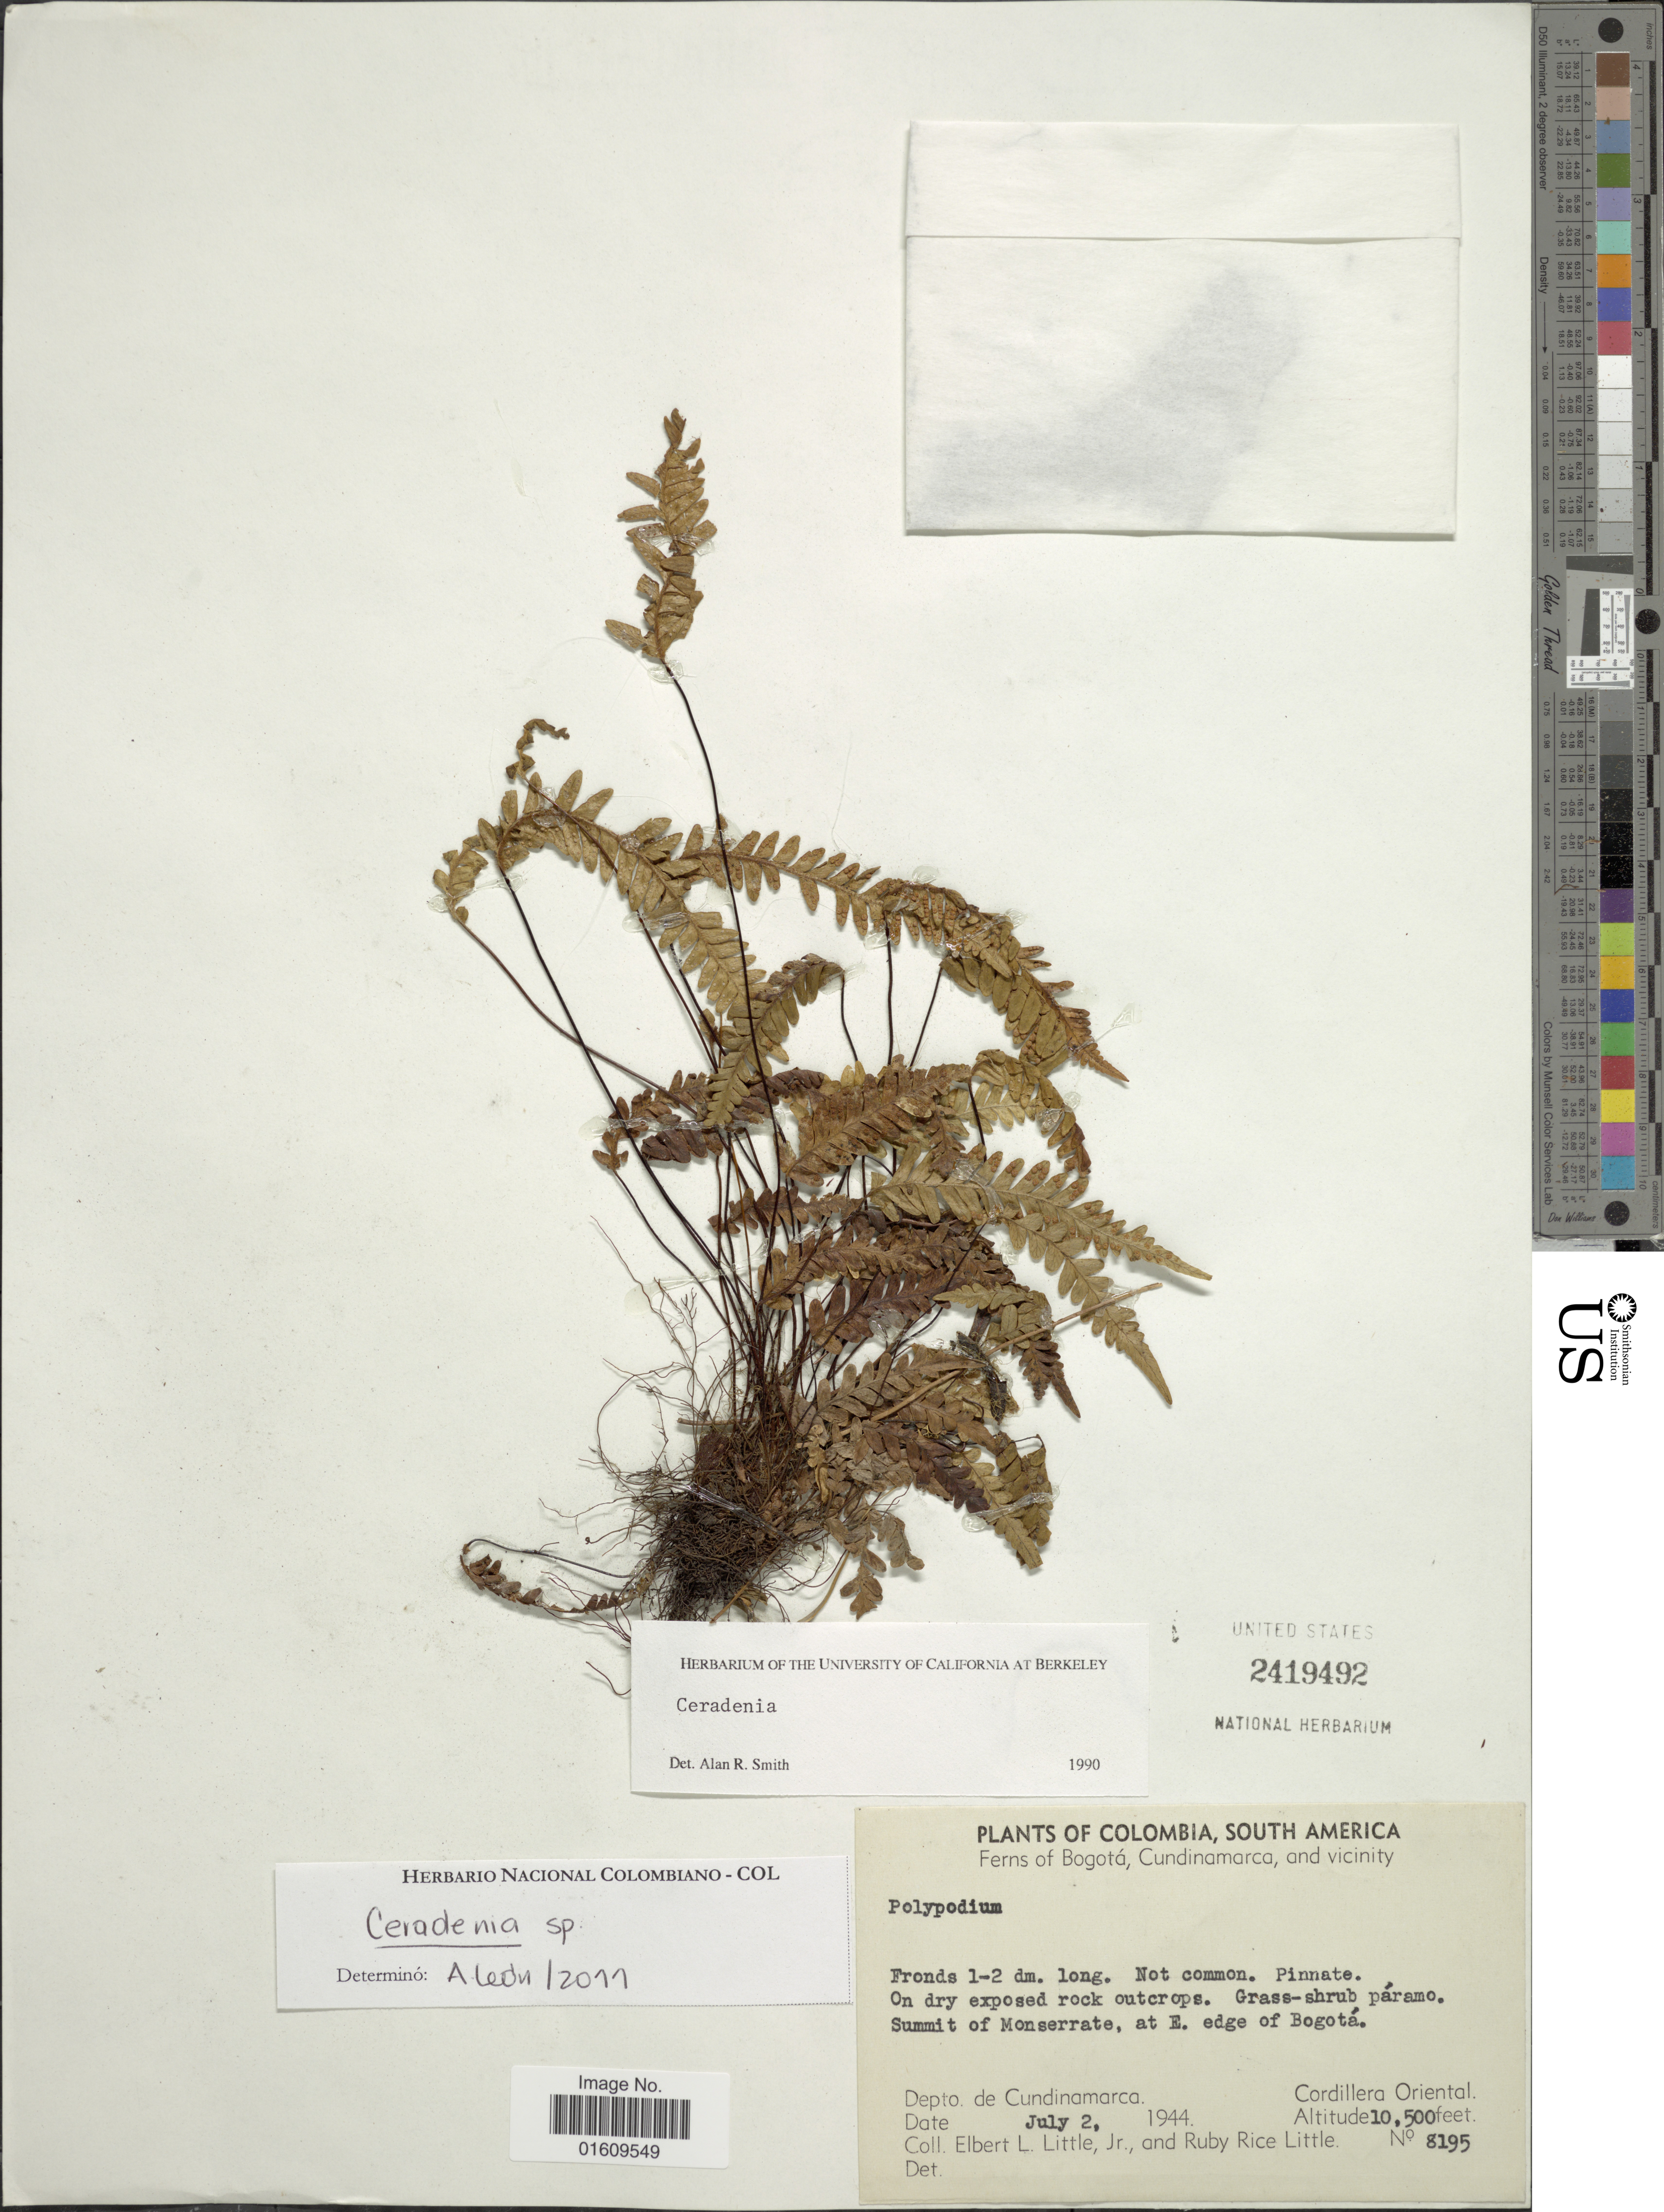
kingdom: Plantae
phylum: Tracheophyta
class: Polypodiopsida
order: Polypodiales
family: Polypodiaceae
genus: Ceradenia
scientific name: Ceradenia sp.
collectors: E. L. Little & R. R. Little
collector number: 8195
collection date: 1944-07-02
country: Colombia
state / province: Cundinamarca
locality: Bogota, Cundinamarca, and vicinity, Summit of Monserrate, at E edge of Bogota, Depto. de Cundinamarca, Cordillera Oriental.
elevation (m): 3200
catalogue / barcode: US 2419492